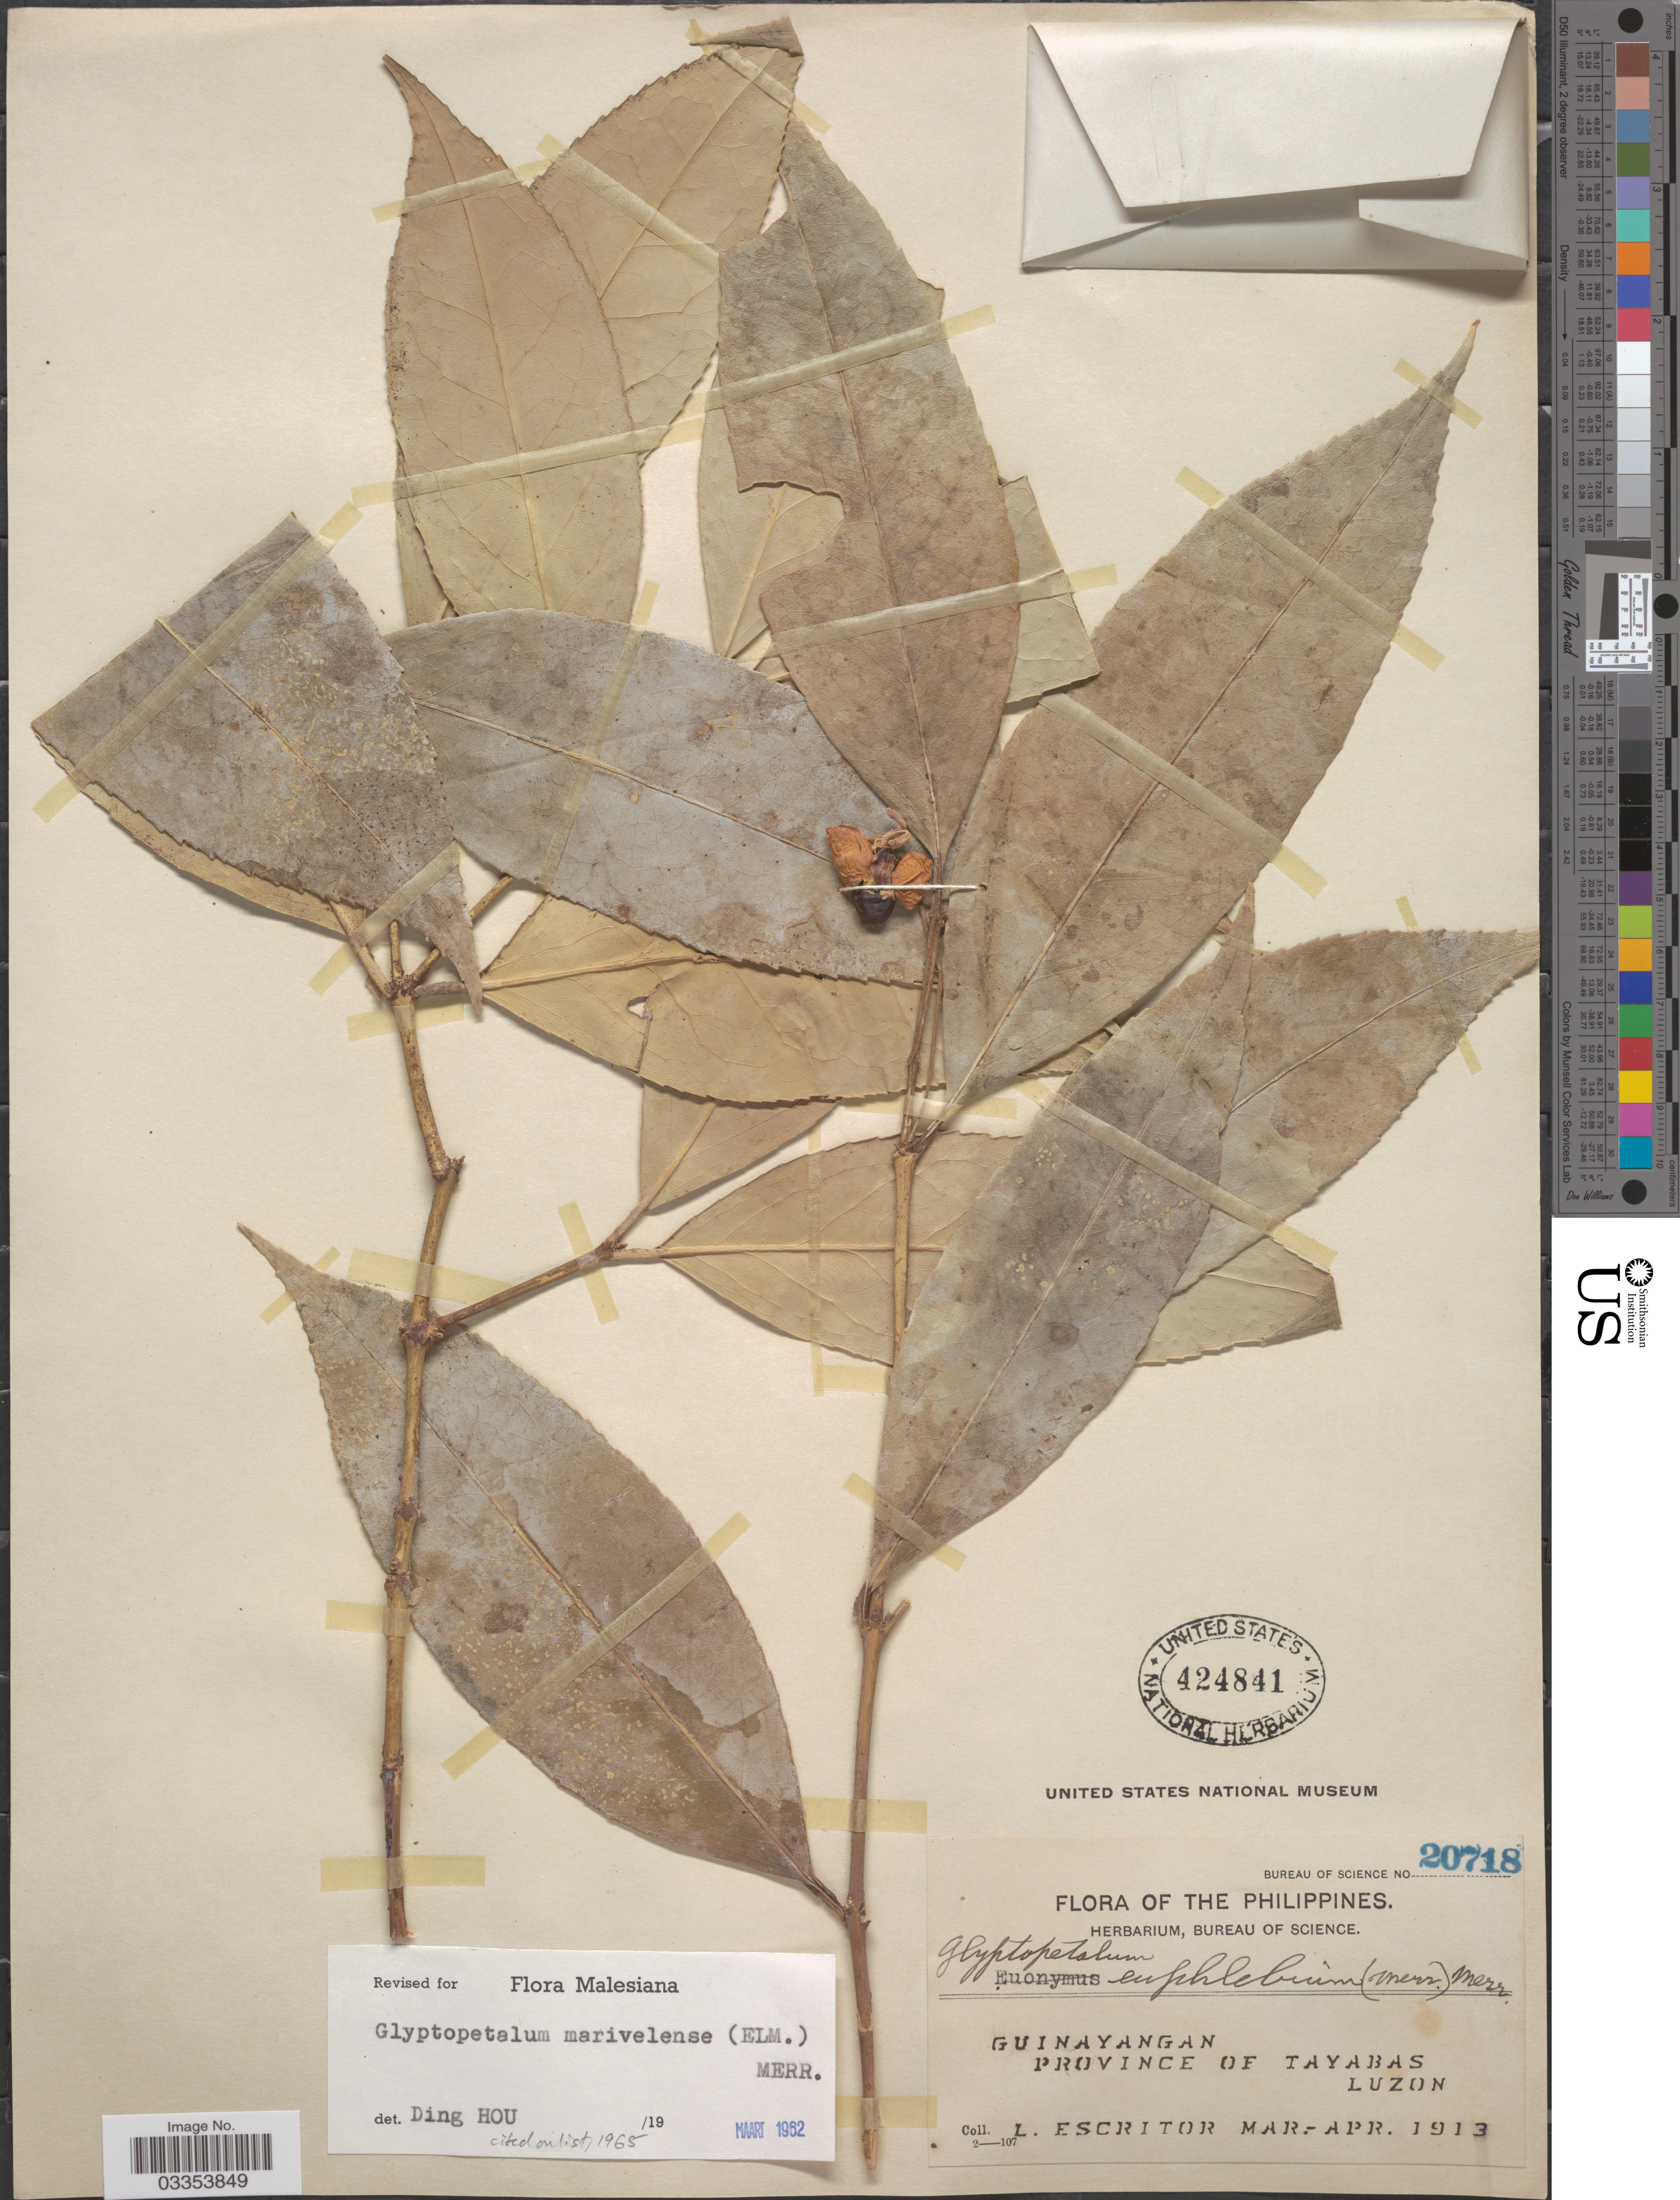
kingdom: Plantae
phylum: Tracheophyta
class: Magnoliopsida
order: Celastrales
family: Celastraceae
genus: Glyptopetalum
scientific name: Glyptopetalum marivelense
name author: Merr.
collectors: L. Escritor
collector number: Bureau of Science 20718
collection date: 1913-03/1913-04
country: Philippines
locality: Guinayangan. Province of Tayabas. Luzon.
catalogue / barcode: US 424841